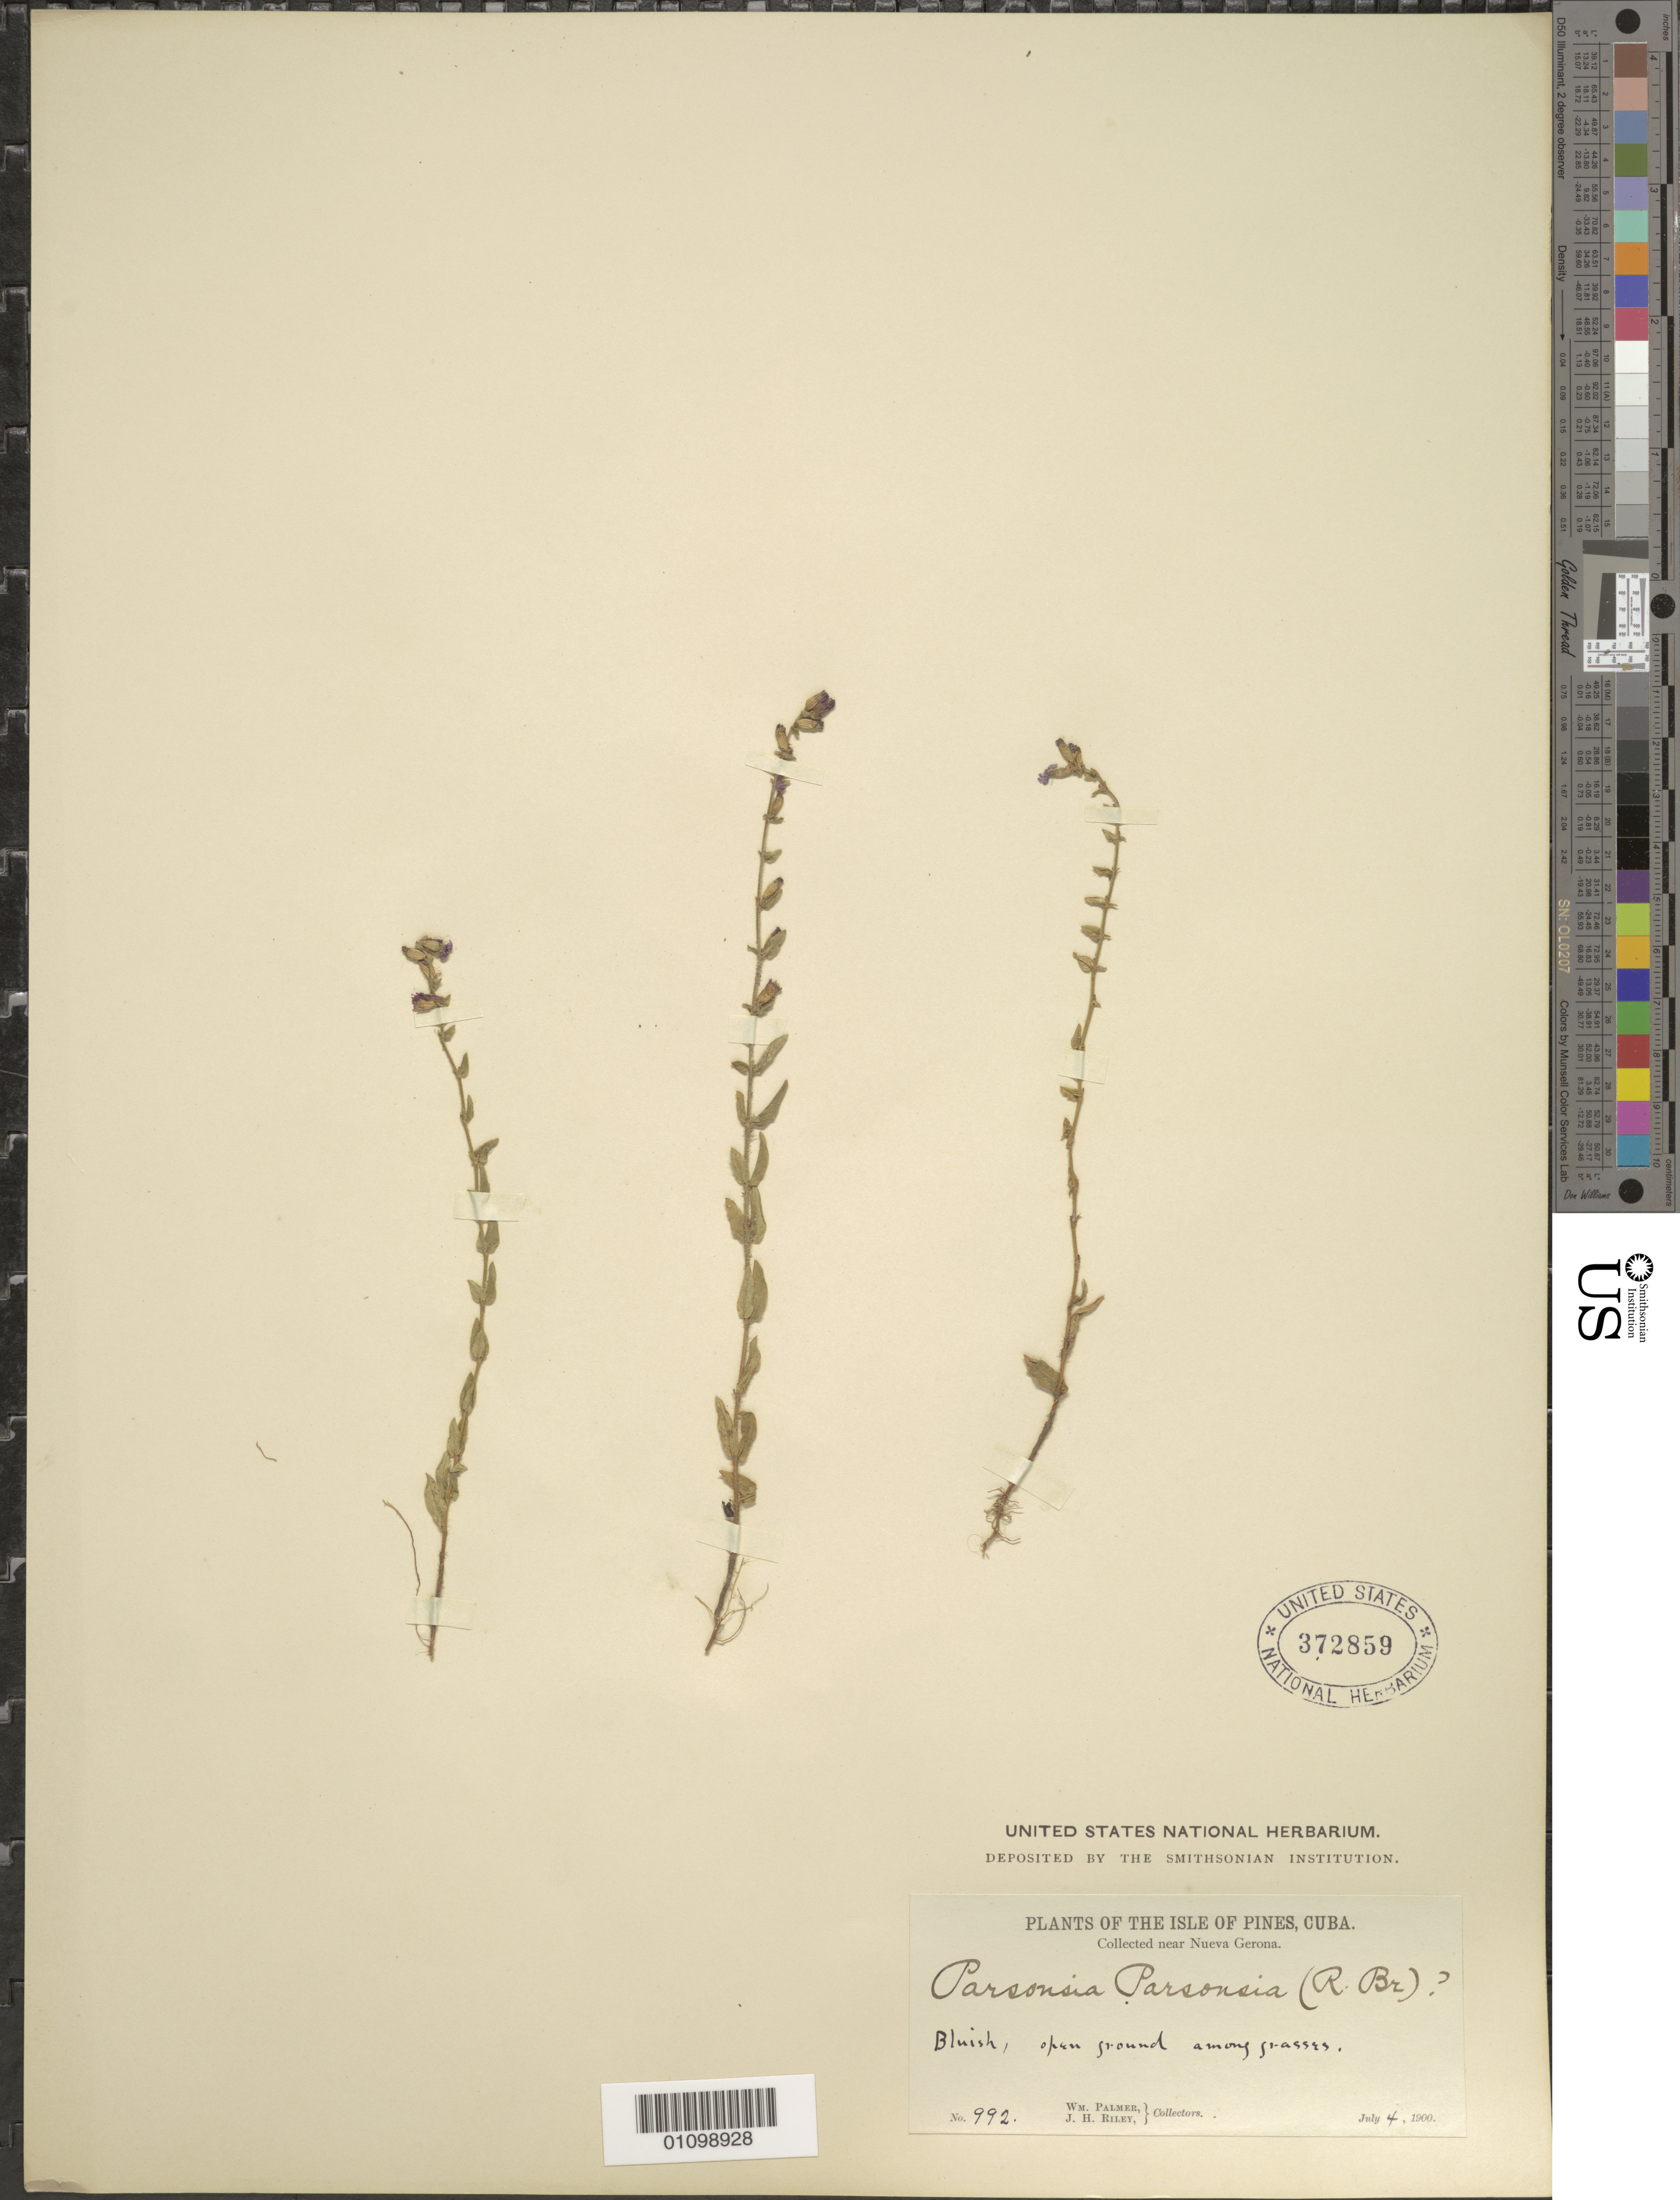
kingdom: Plantae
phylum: Tracheophyta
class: Magnoliopsida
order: Myrtales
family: Lythraceae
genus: Cuphea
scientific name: Cuphea parsonsia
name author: (L.) R. Br. ex Steud.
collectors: W. Palmer & J. H. Riley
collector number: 992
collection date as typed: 04 Jul 1900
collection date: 1900-07-04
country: Cuba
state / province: Isla de La Juventud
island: Isla de la Juventud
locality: Isle of Pines, Near Nueva Gerona Open ground among grasses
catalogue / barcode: US 372859